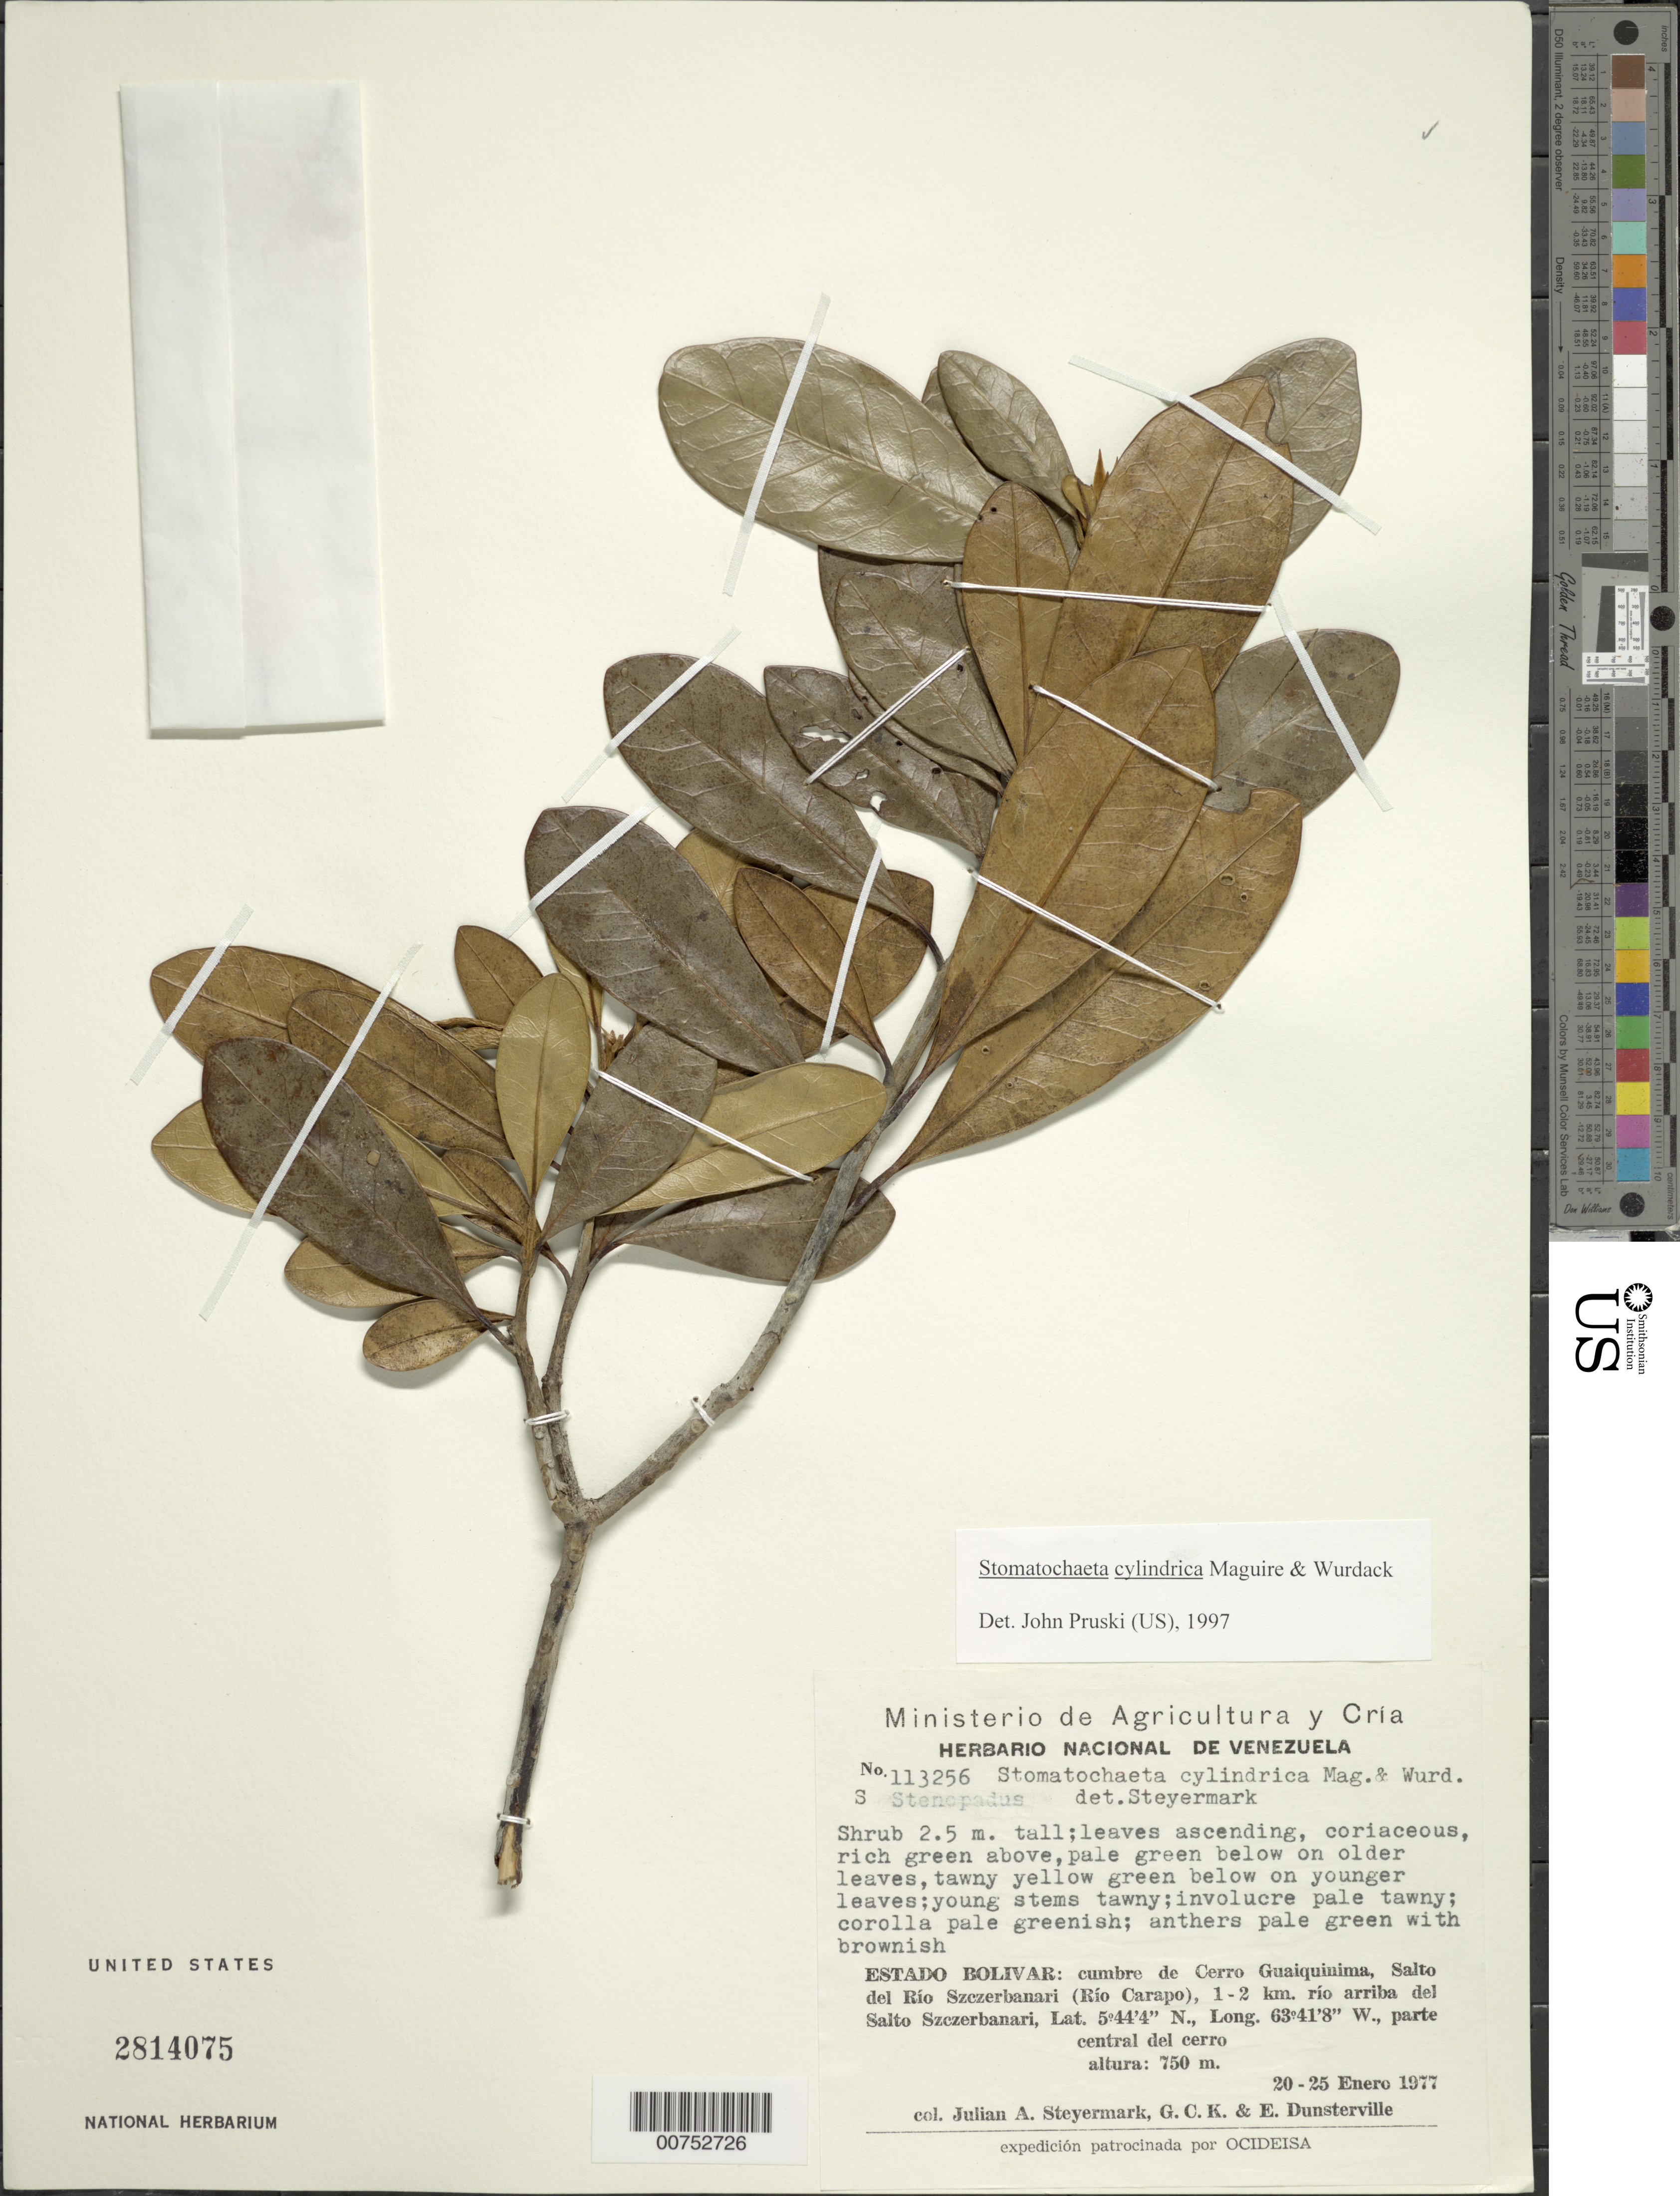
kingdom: Plantae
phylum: Tracheophyta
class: Magnoliopsida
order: Asterales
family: Asteraceae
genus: Stomatochaeta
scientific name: Stomatochaeta cylindrica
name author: Maguire & Wurdack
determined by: Pruski, J. F.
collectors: J. Steyermark, G. C. K. Dunsterville & E. Dunsterville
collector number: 113256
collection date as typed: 20-Jan-77 to 25-Jan-77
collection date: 1977-01-20/1977-01-25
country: Venezuela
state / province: Bolívar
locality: Cerro Guaiquinima, Salto del Río Szczerbanari (Río Carapo), 1 km río arriba del Salto Szczerbanari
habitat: Parte central del cerro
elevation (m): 750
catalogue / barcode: US 2814075